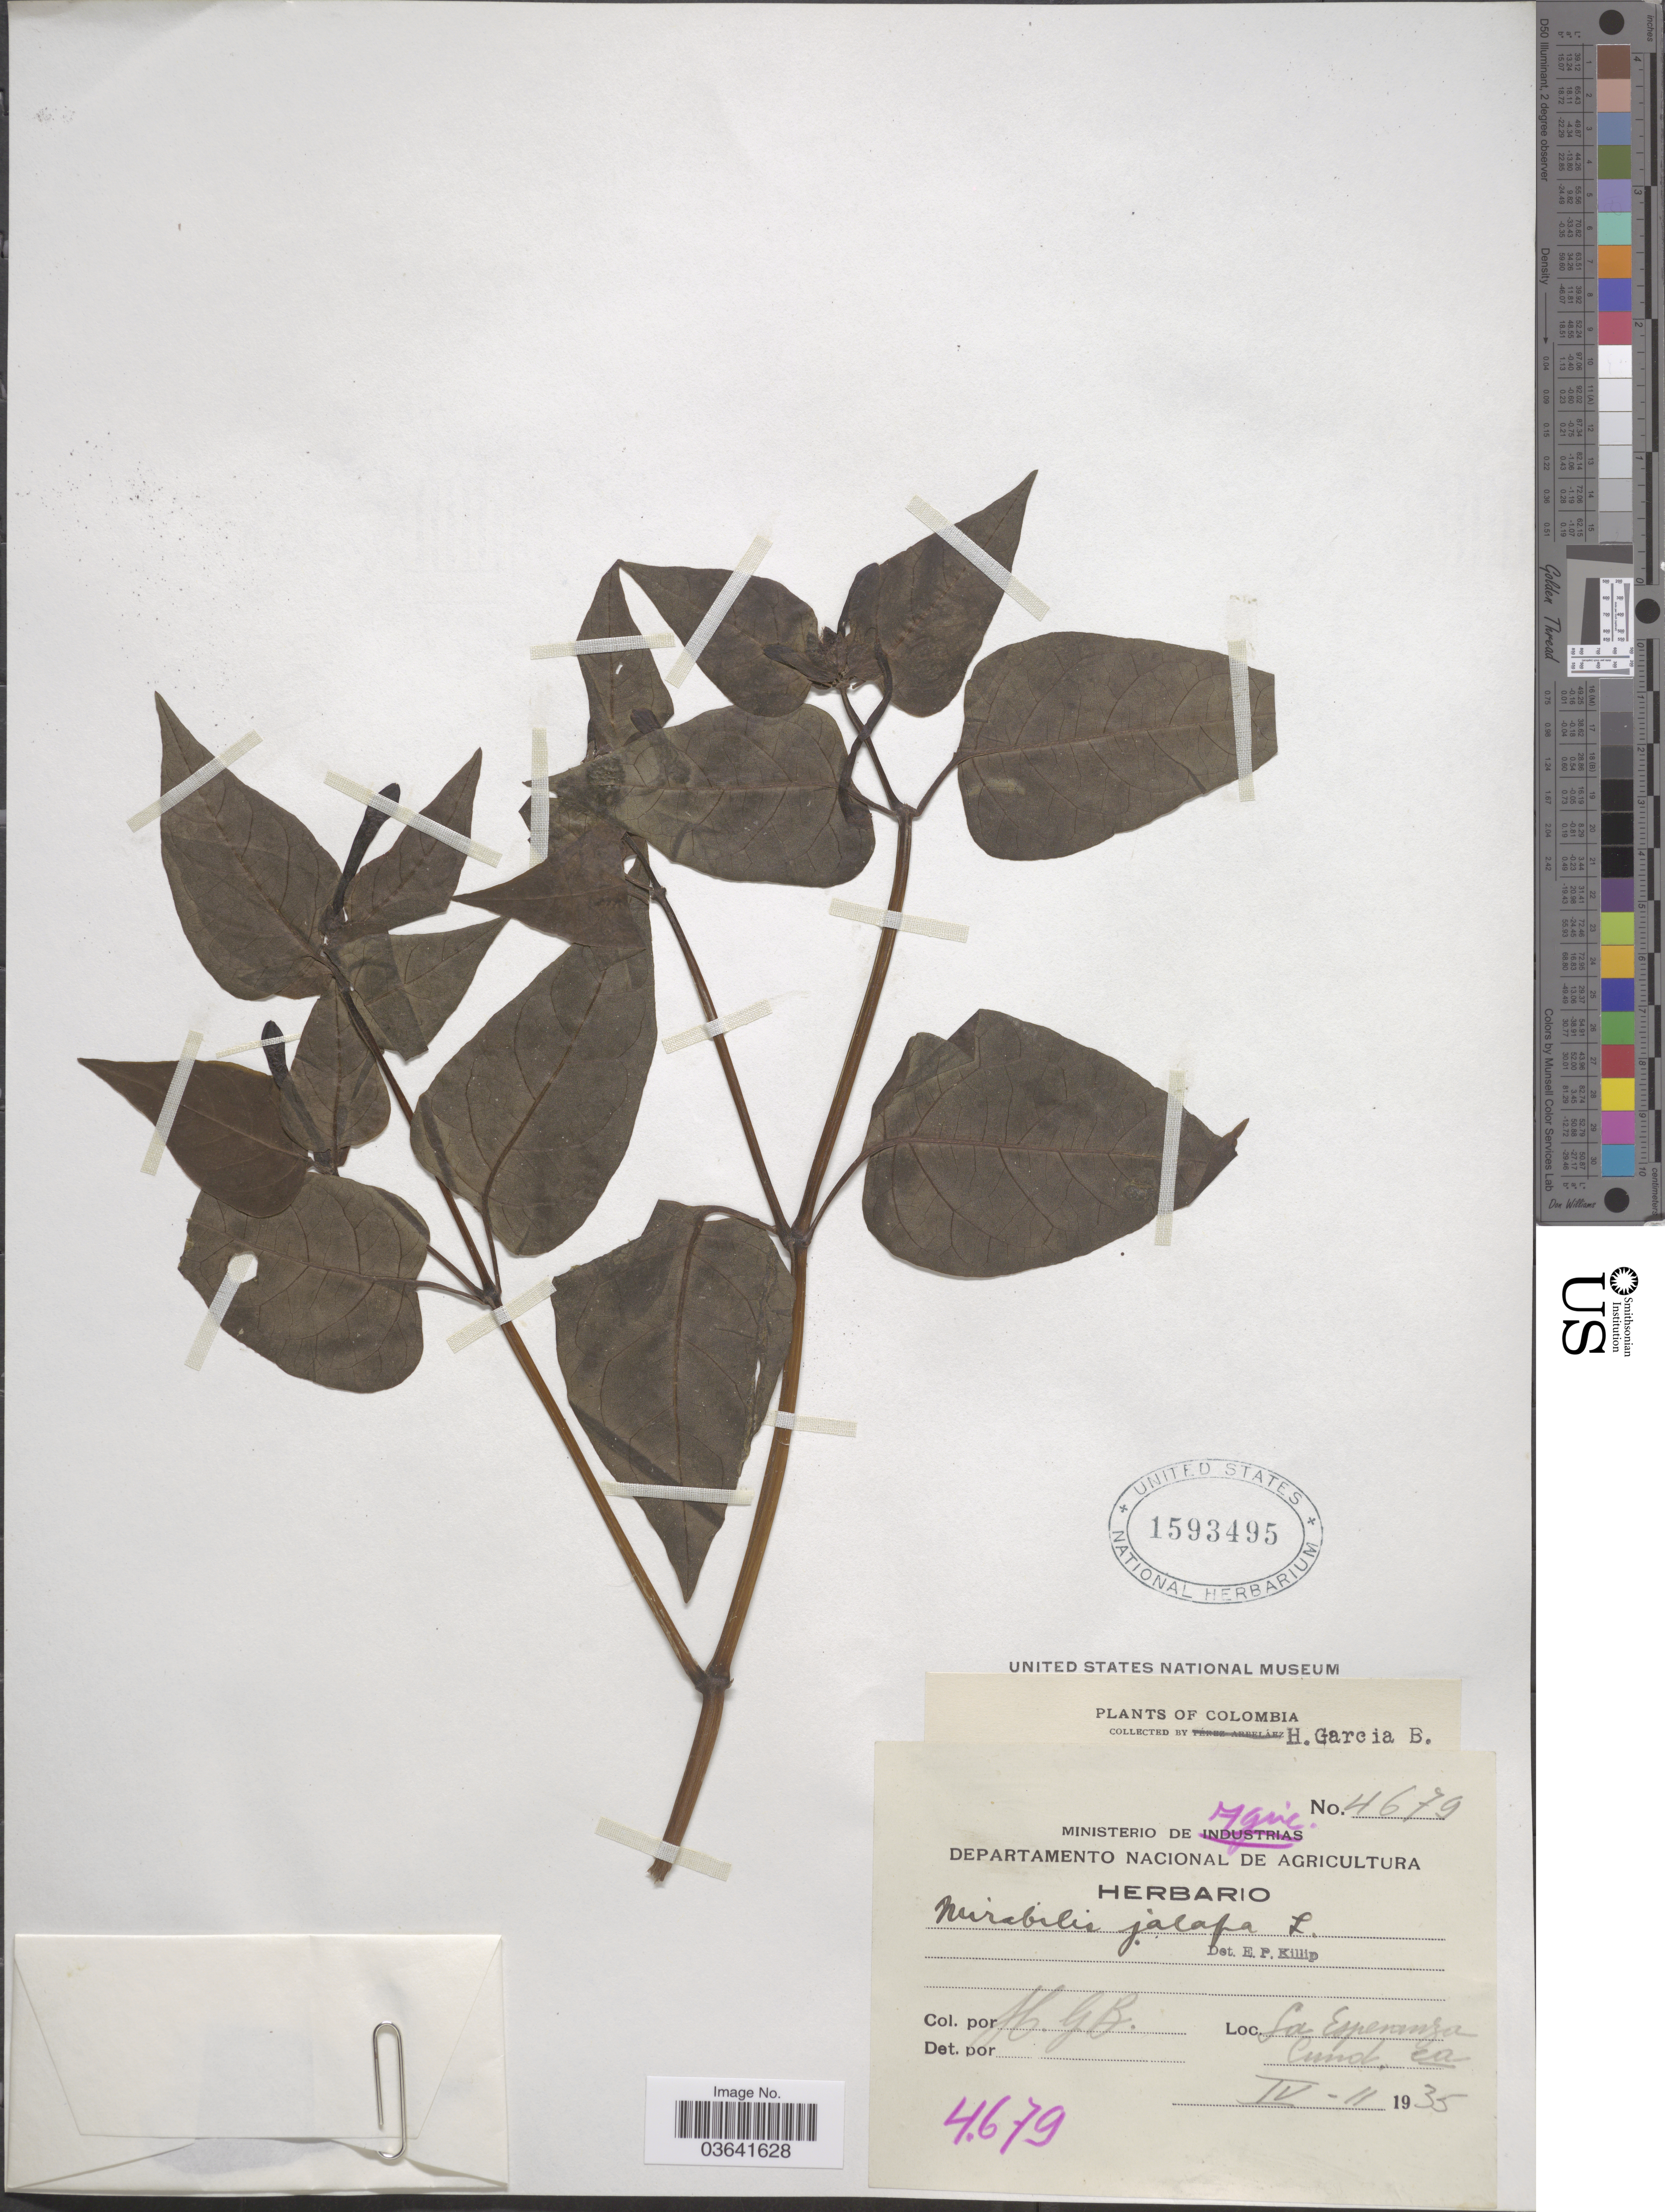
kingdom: Plantae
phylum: Tracheophyta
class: Magnoliopsida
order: Caryophyllales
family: Nyctaginaceae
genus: Mirabilis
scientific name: Mirabilis jalapa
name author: L.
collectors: H. García B.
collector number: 4679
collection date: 1935-04-11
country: Colombia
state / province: Cundinamarca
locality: La Esperanza.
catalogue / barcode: US 1593495